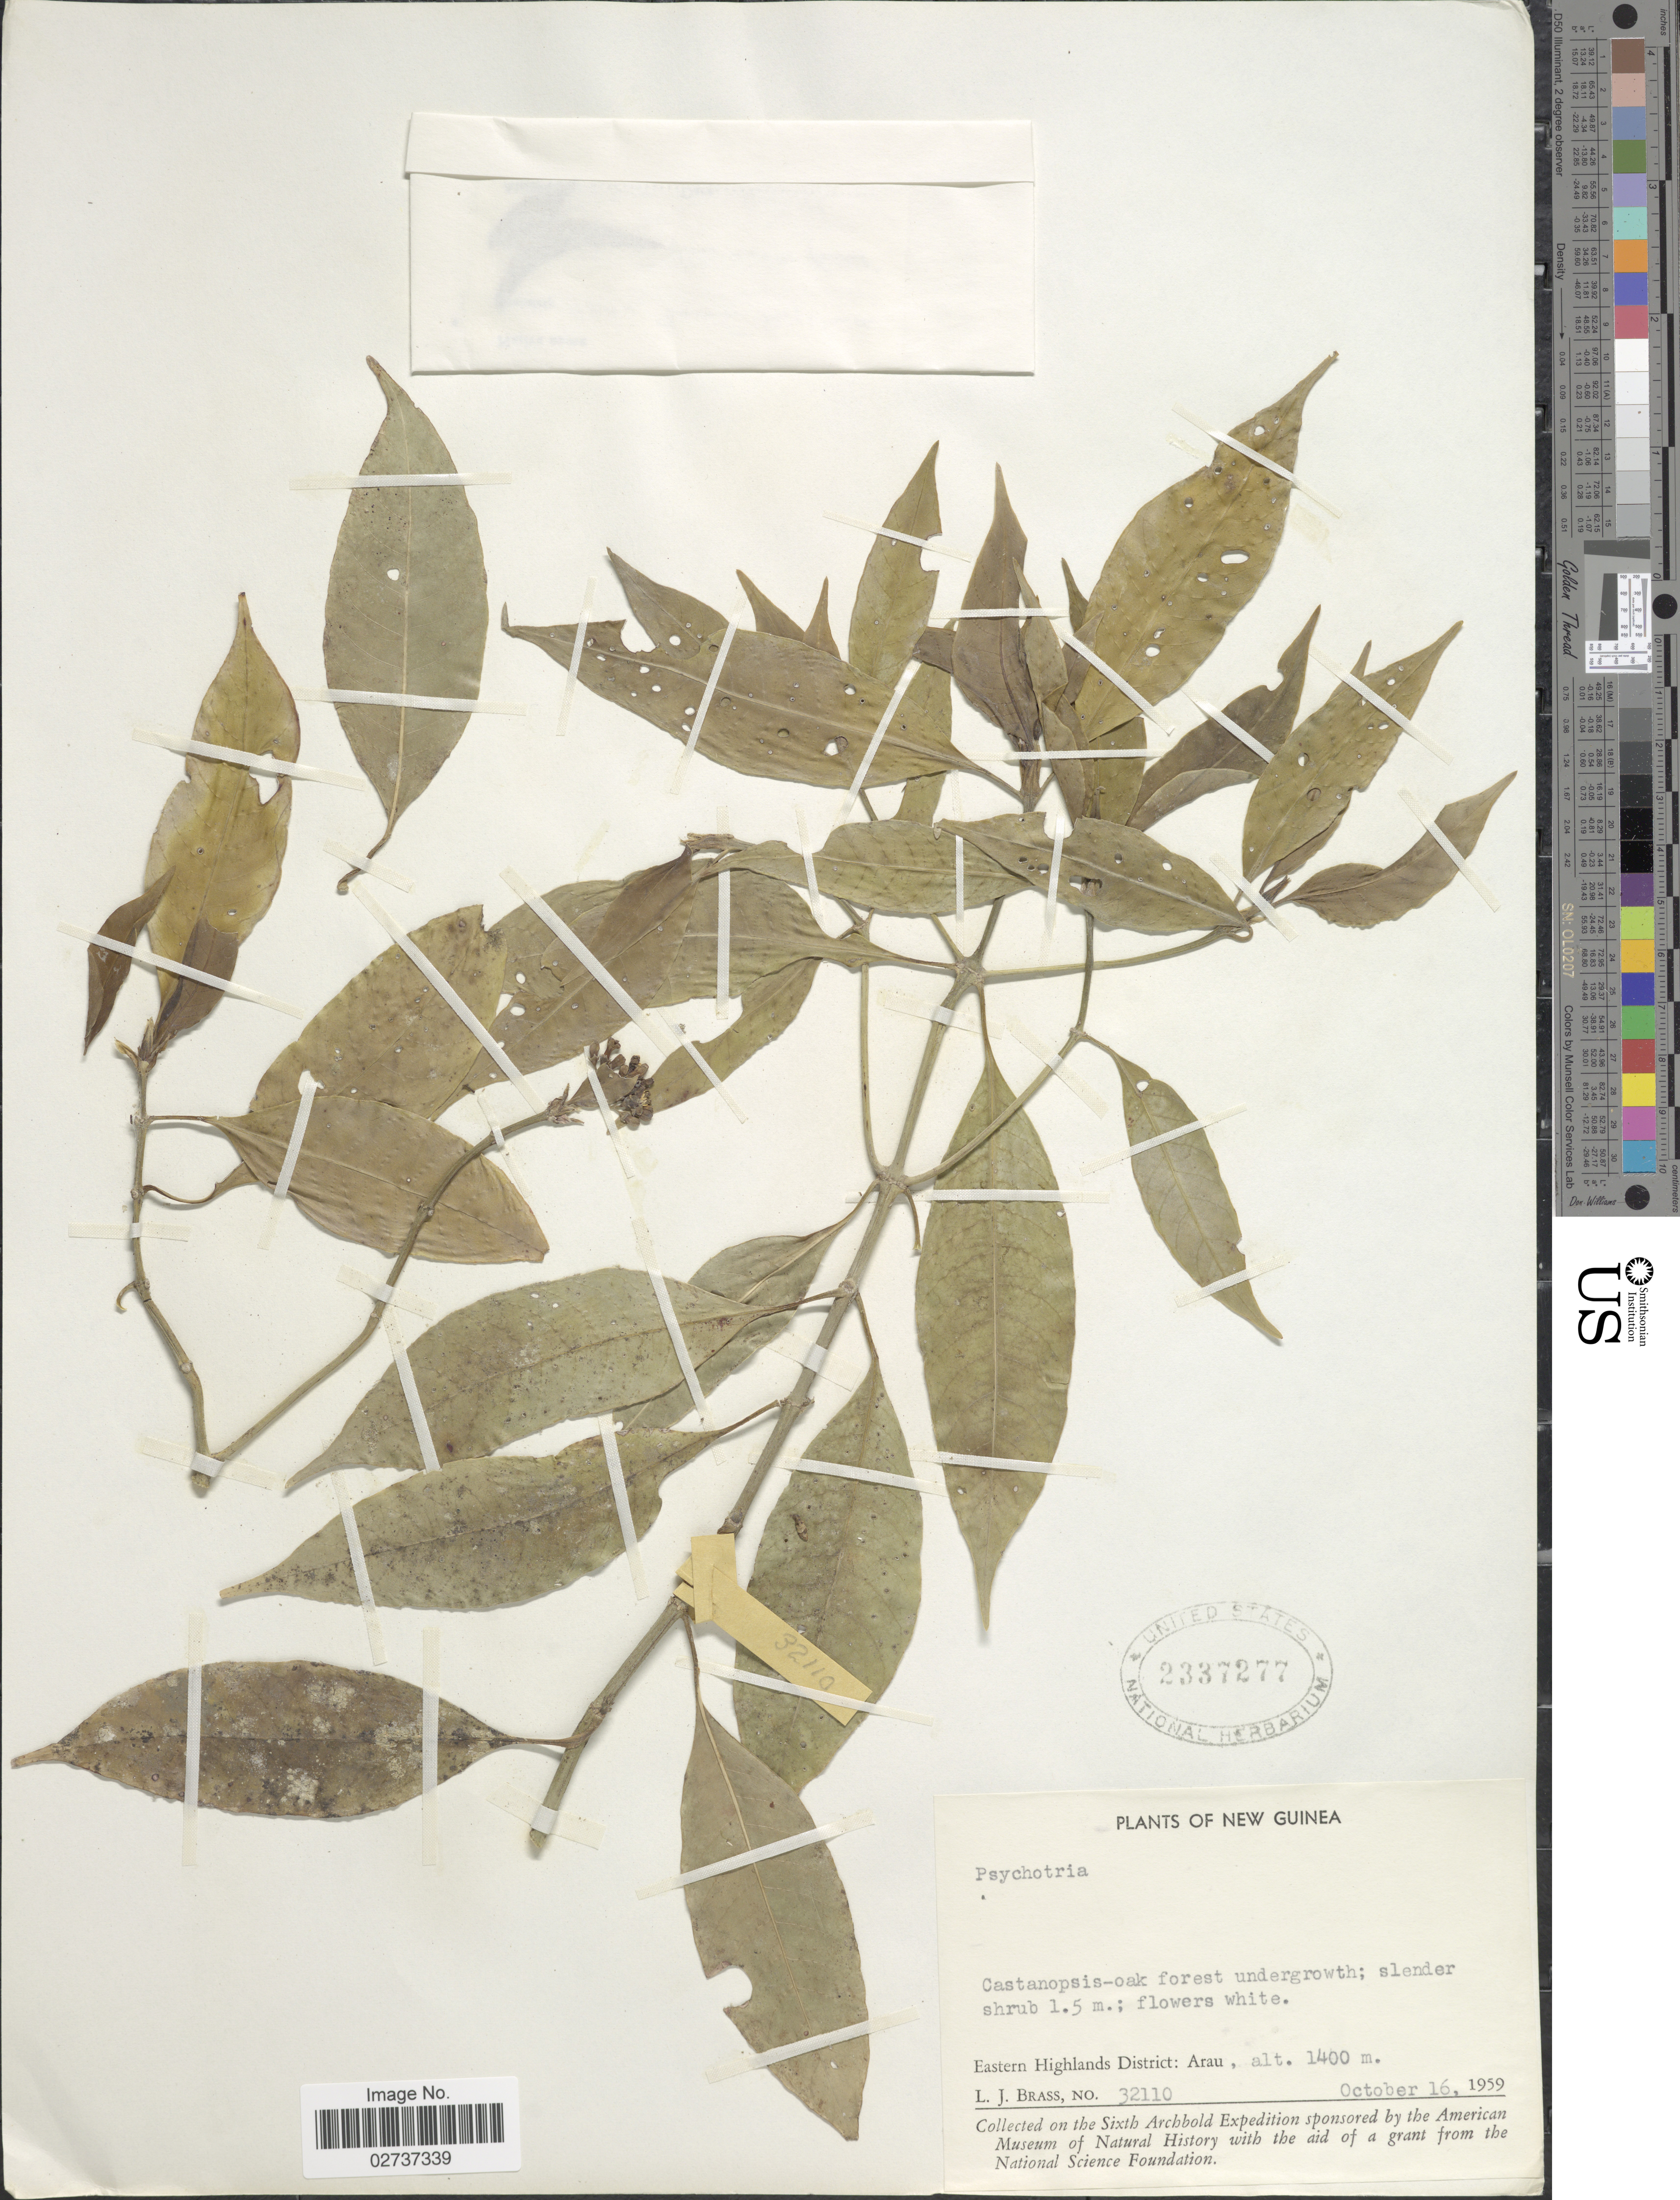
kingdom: Plantae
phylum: Tracheophyta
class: Magnoliopsida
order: Gentianales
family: Rubiaceae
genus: Psychotria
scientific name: Psychotria sp.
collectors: L. J. Brass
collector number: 32110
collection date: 1959-10-16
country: Papua New Guinea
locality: New Guinea. Eastern Highlands District: Arau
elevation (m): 1400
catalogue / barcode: US 2337277